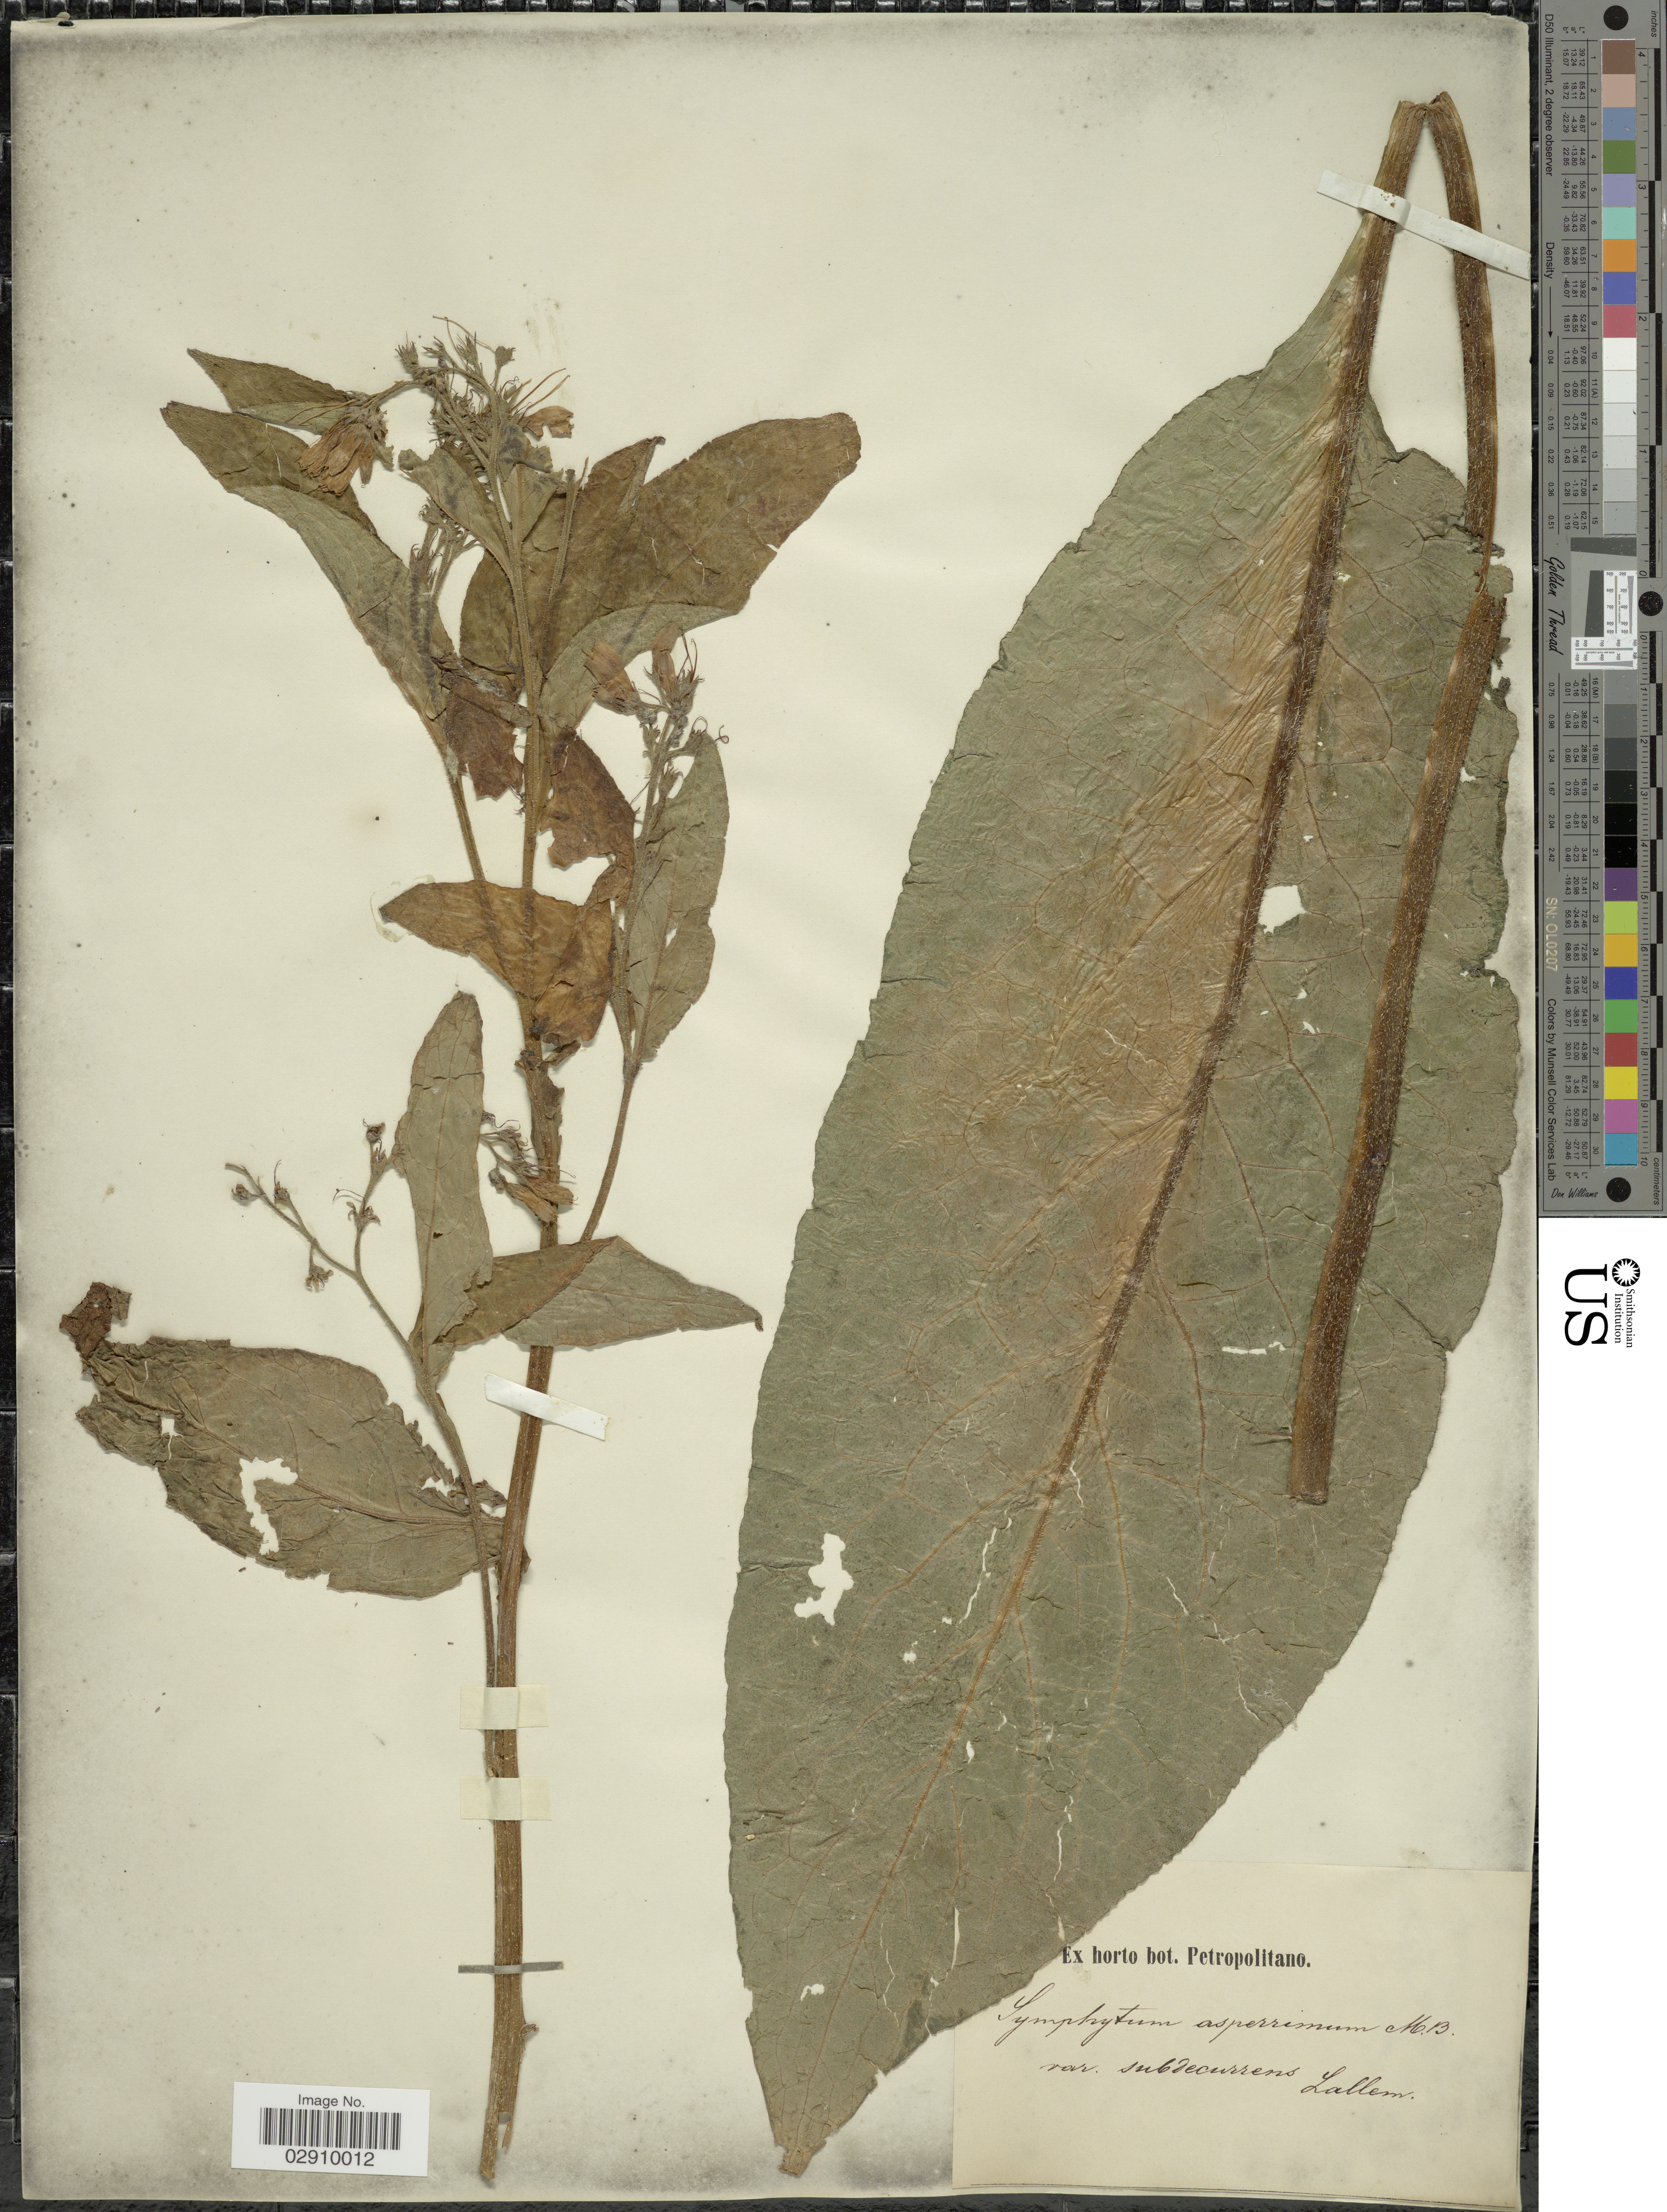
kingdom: Plantae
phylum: Tracheophyta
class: Magnoliopsida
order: Boraginales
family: Boraginaceae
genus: Symphytum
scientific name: Symphytum asperrimum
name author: Donn ex Sims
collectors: Lallem